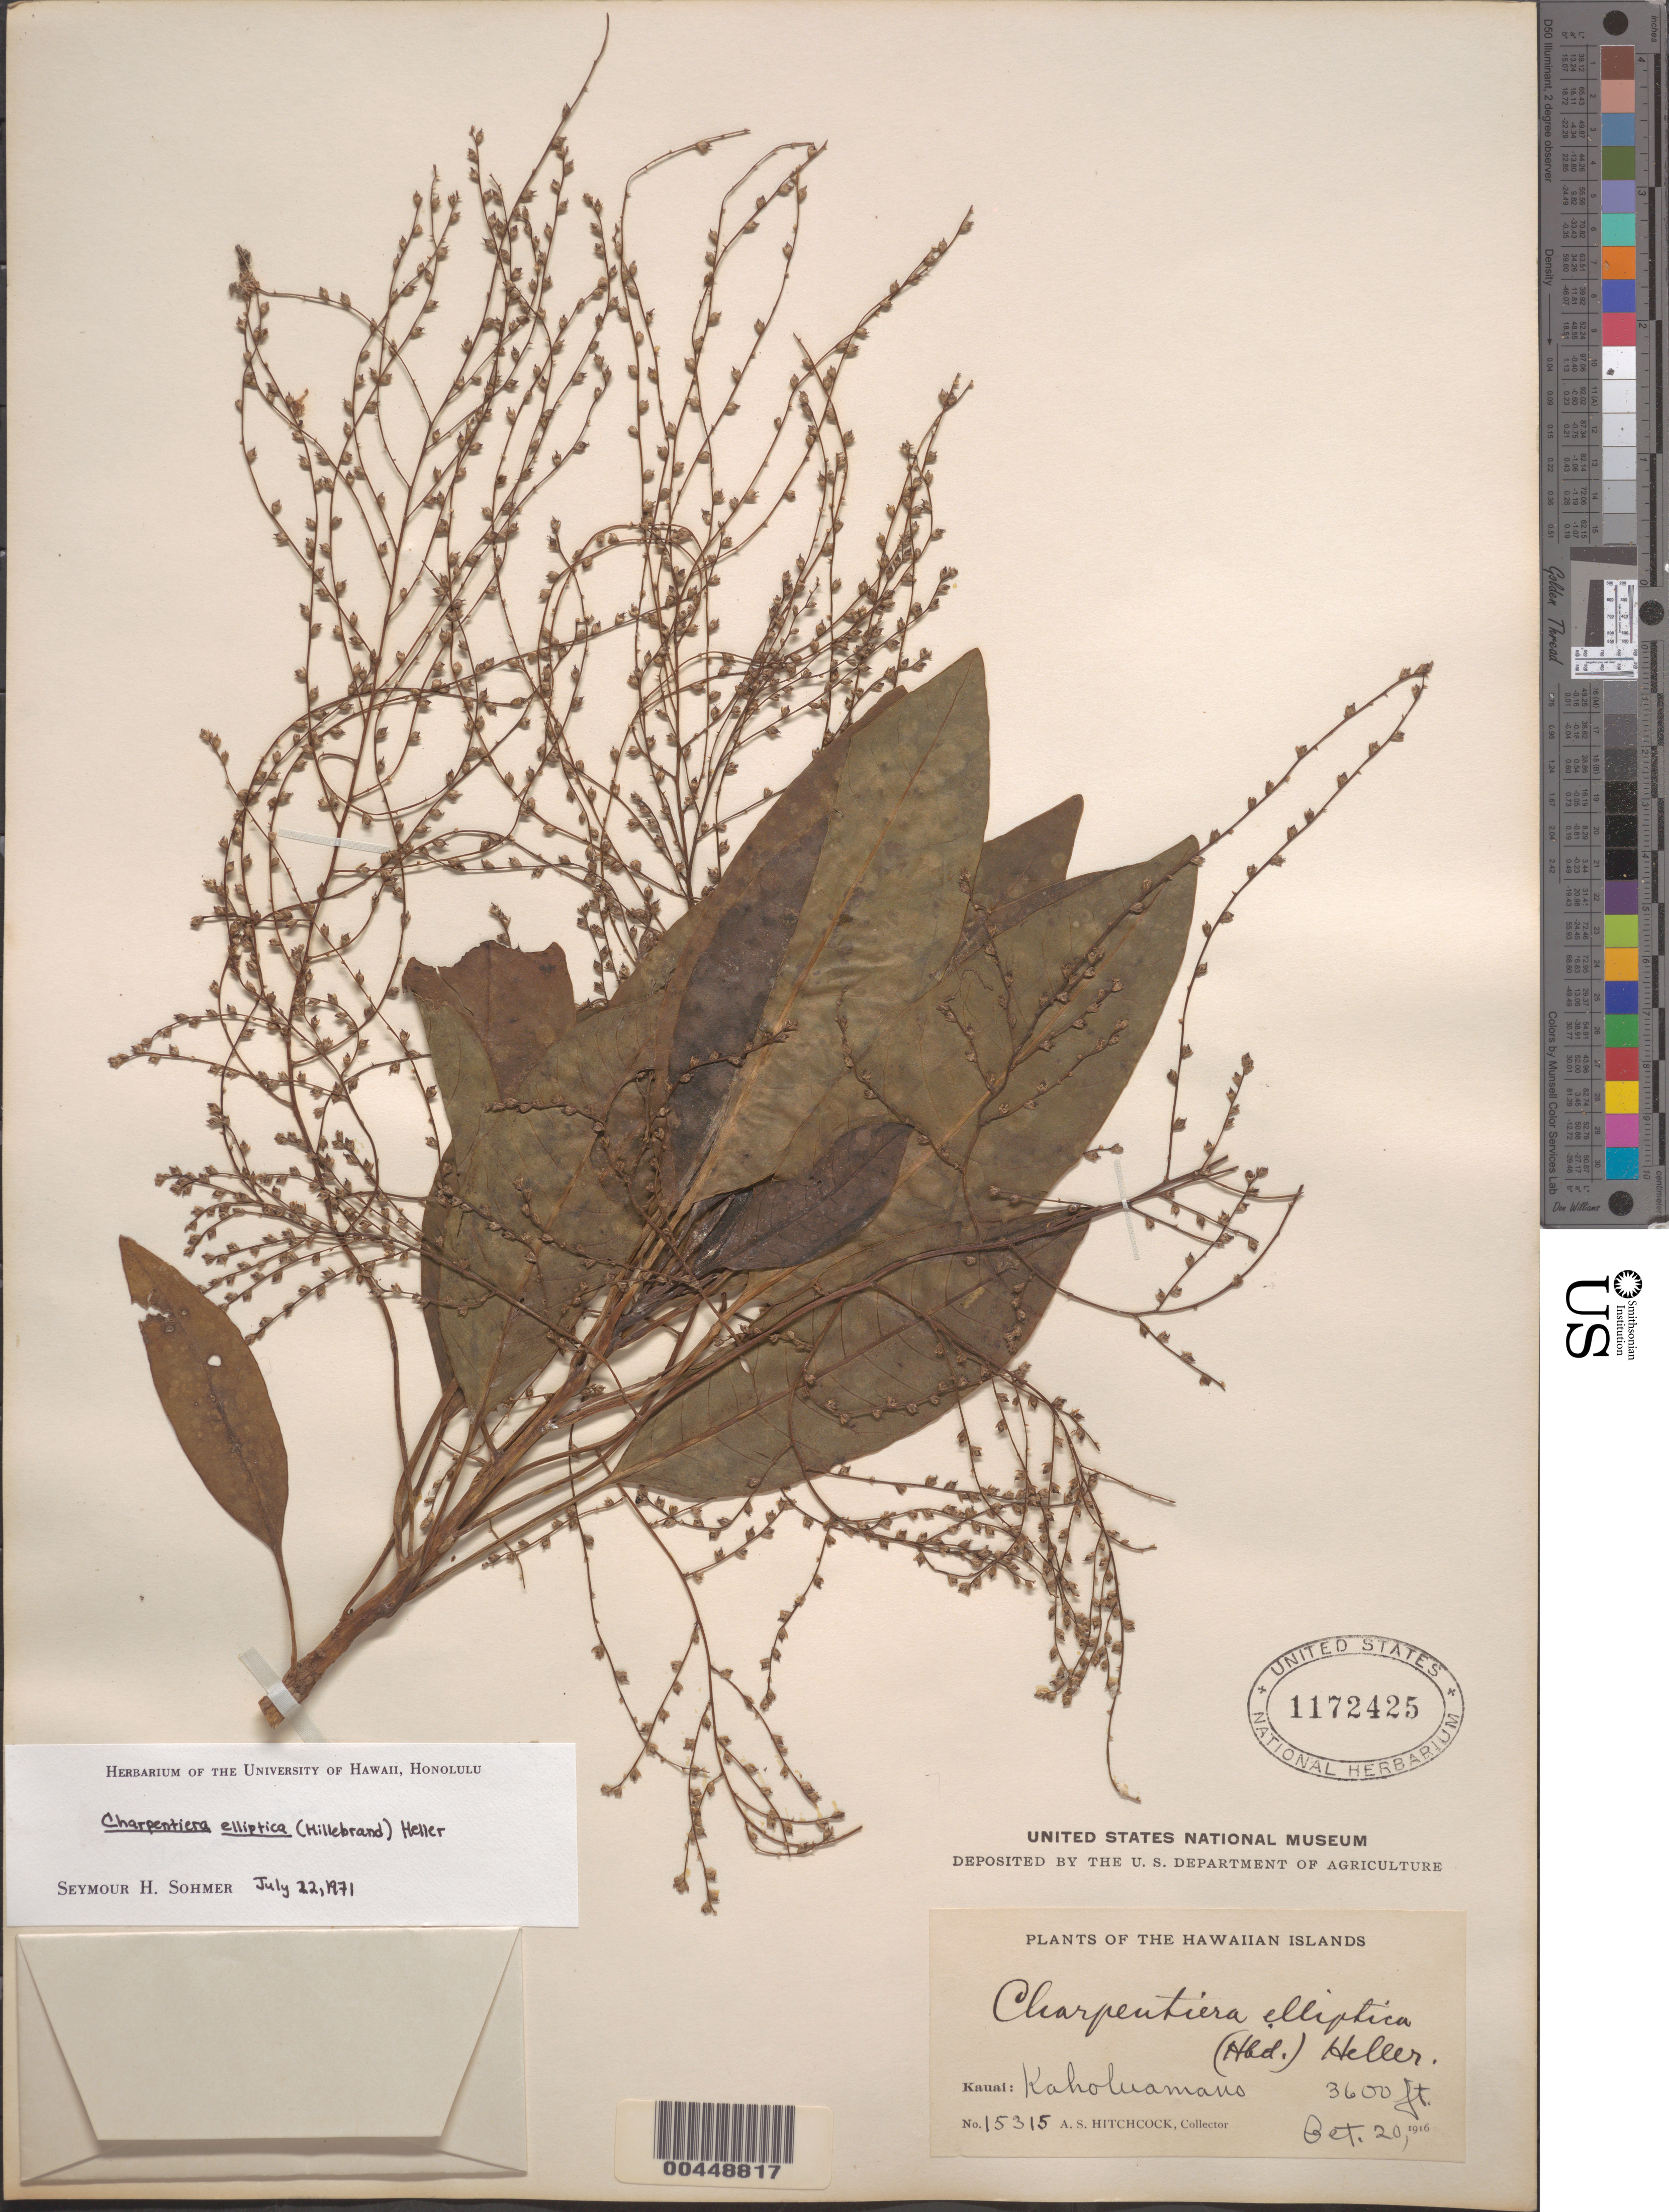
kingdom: Plantae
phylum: Tracheophyta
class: Magnoliopsida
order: Caryophyllales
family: Amaranthaceae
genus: Charpentiera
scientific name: Charpentiera elliptica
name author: (Hillebr.) A. Heller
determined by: Sohmer, S. H.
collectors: A. S. Hitchcock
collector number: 15315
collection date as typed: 20 Oct 1916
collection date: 1916-10-20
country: United States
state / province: Hawaii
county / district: Kauai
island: Kaua'i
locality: Kaholuamano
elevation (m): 1097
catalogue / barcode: US 1172425